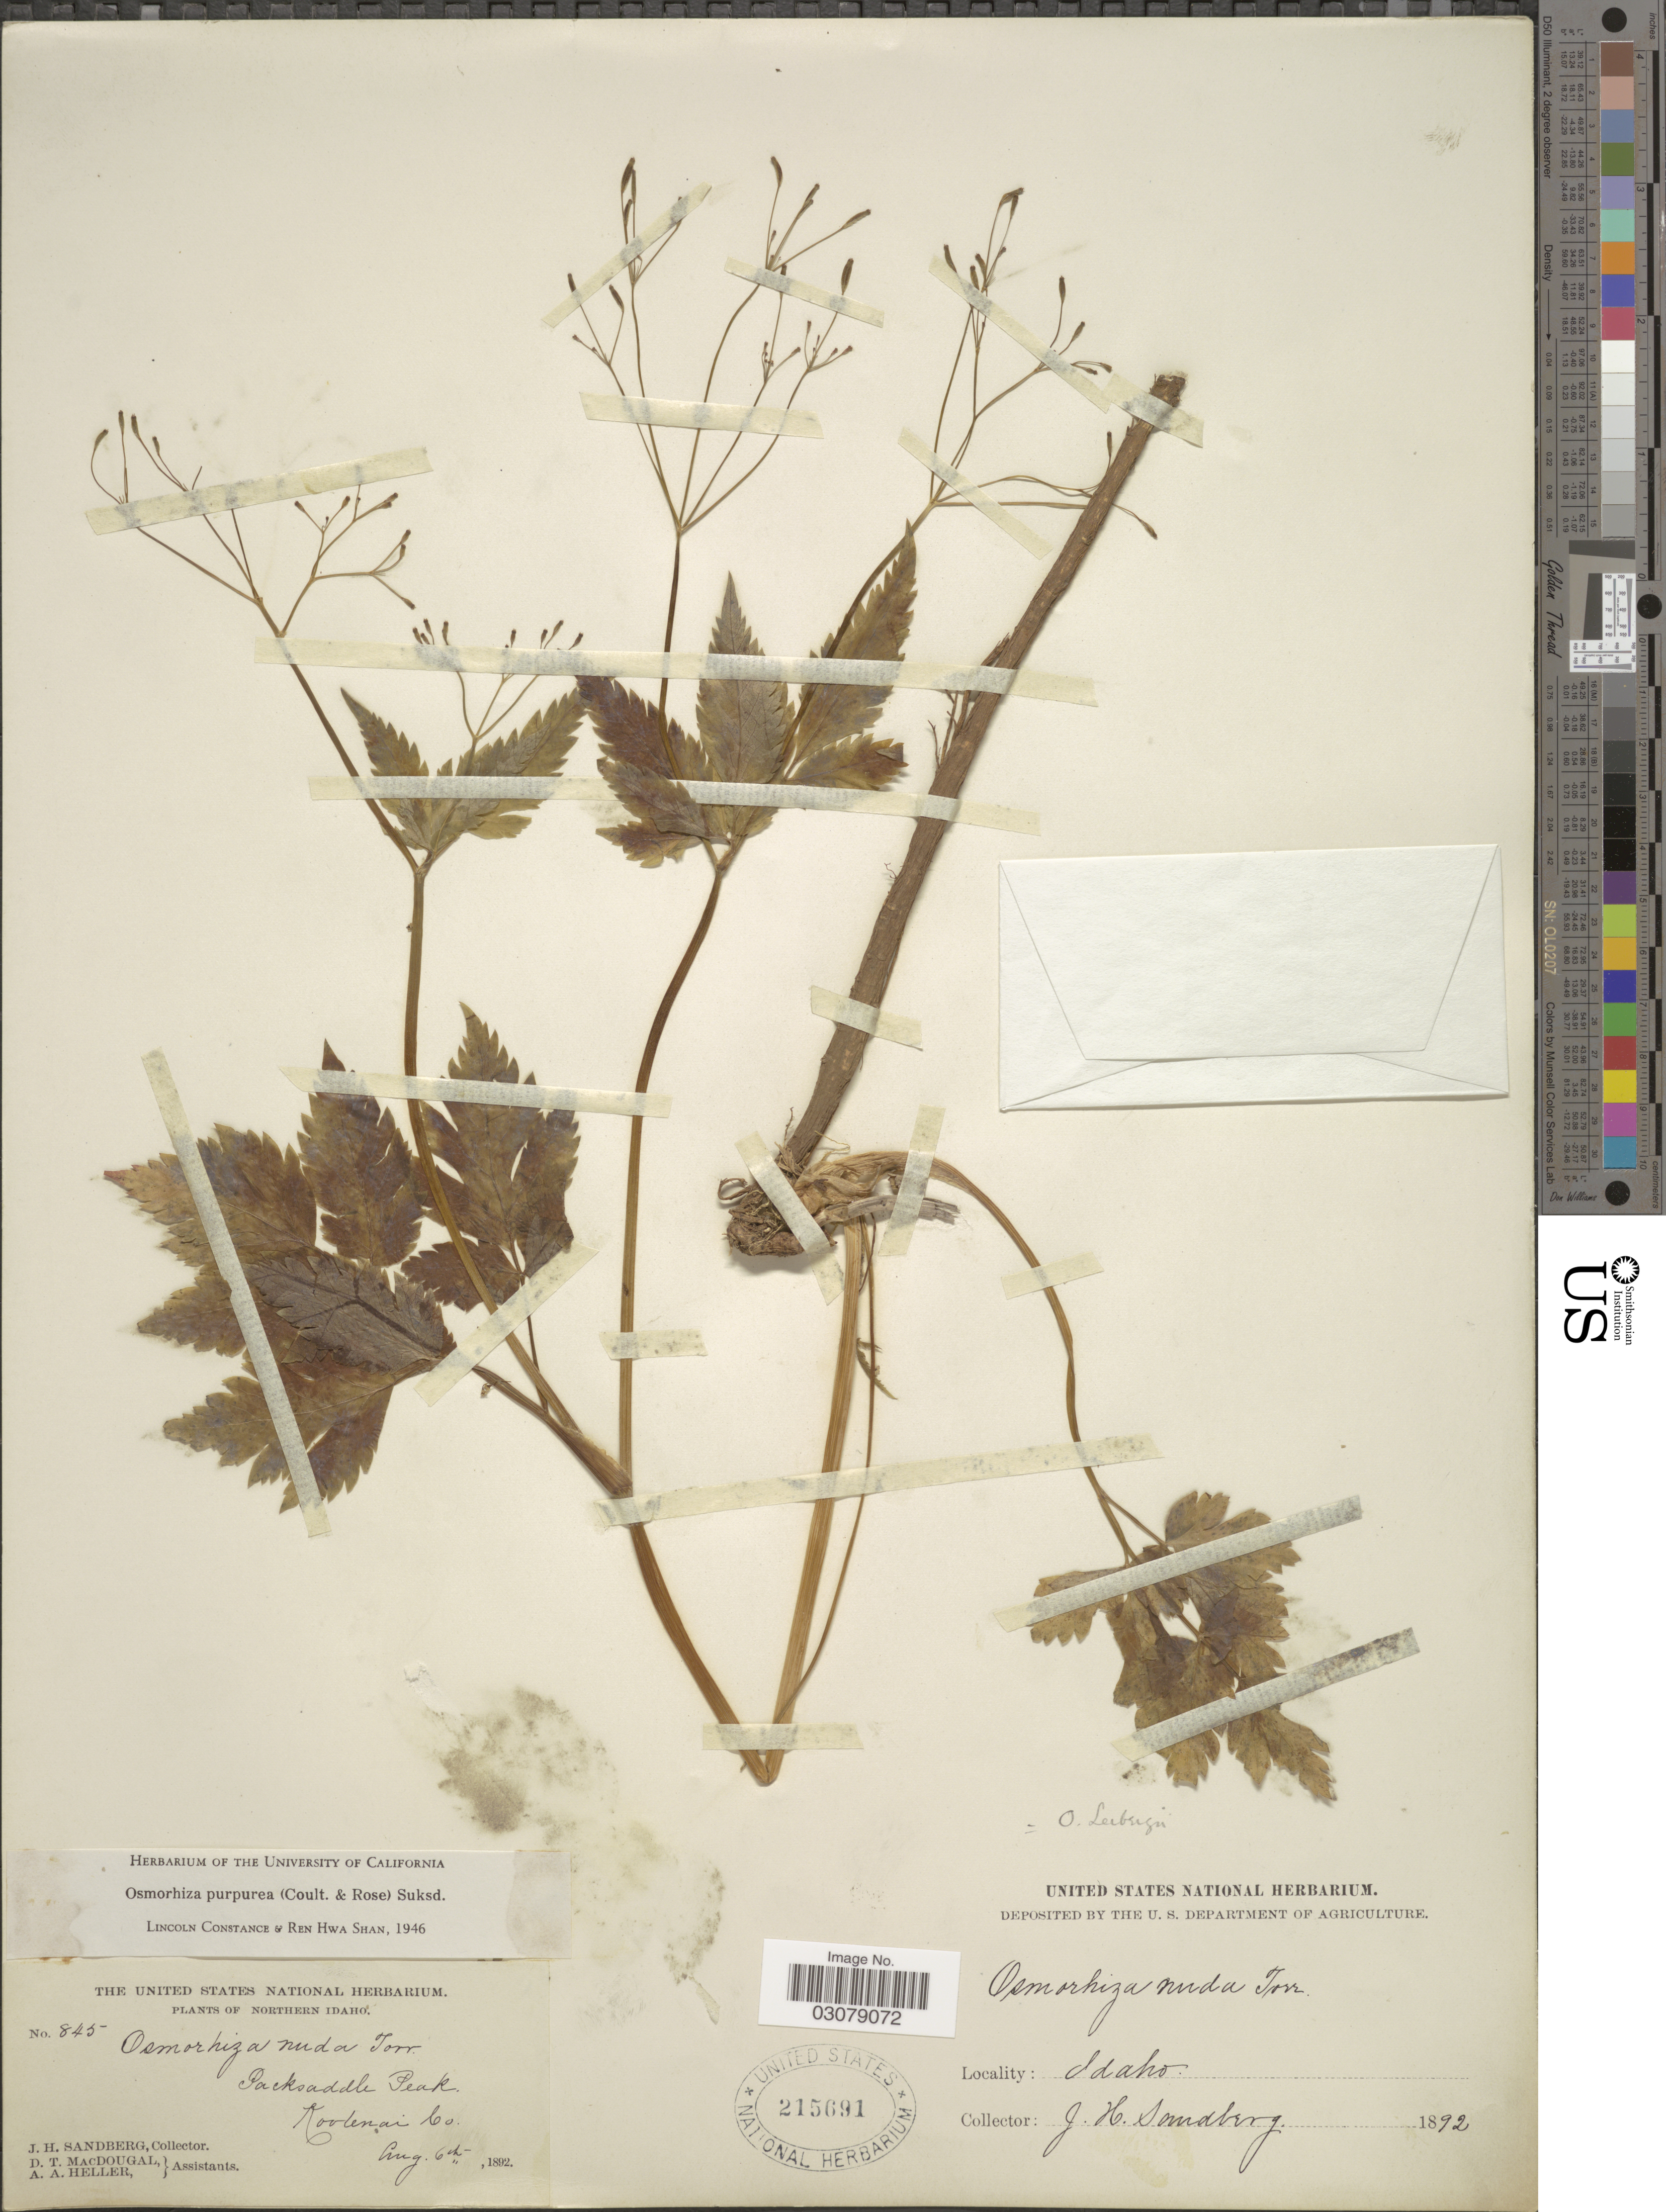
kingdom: Plantae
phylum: Tracheophyta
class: Magnoliopsida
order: Apiales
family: Apiaceae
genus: Osmorhiza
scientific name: Osmorhiza purpurea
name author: (J.M. Coult. & Rose) Suksd.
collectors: J. H. Sandberg, D. T. MacDougal & A. A. Heller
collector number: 845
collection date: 1892-08-06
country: United States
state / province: Idaho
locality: Northern Idaho. Packsaddle Peak, Kootenai Co.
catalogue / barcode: US 215691